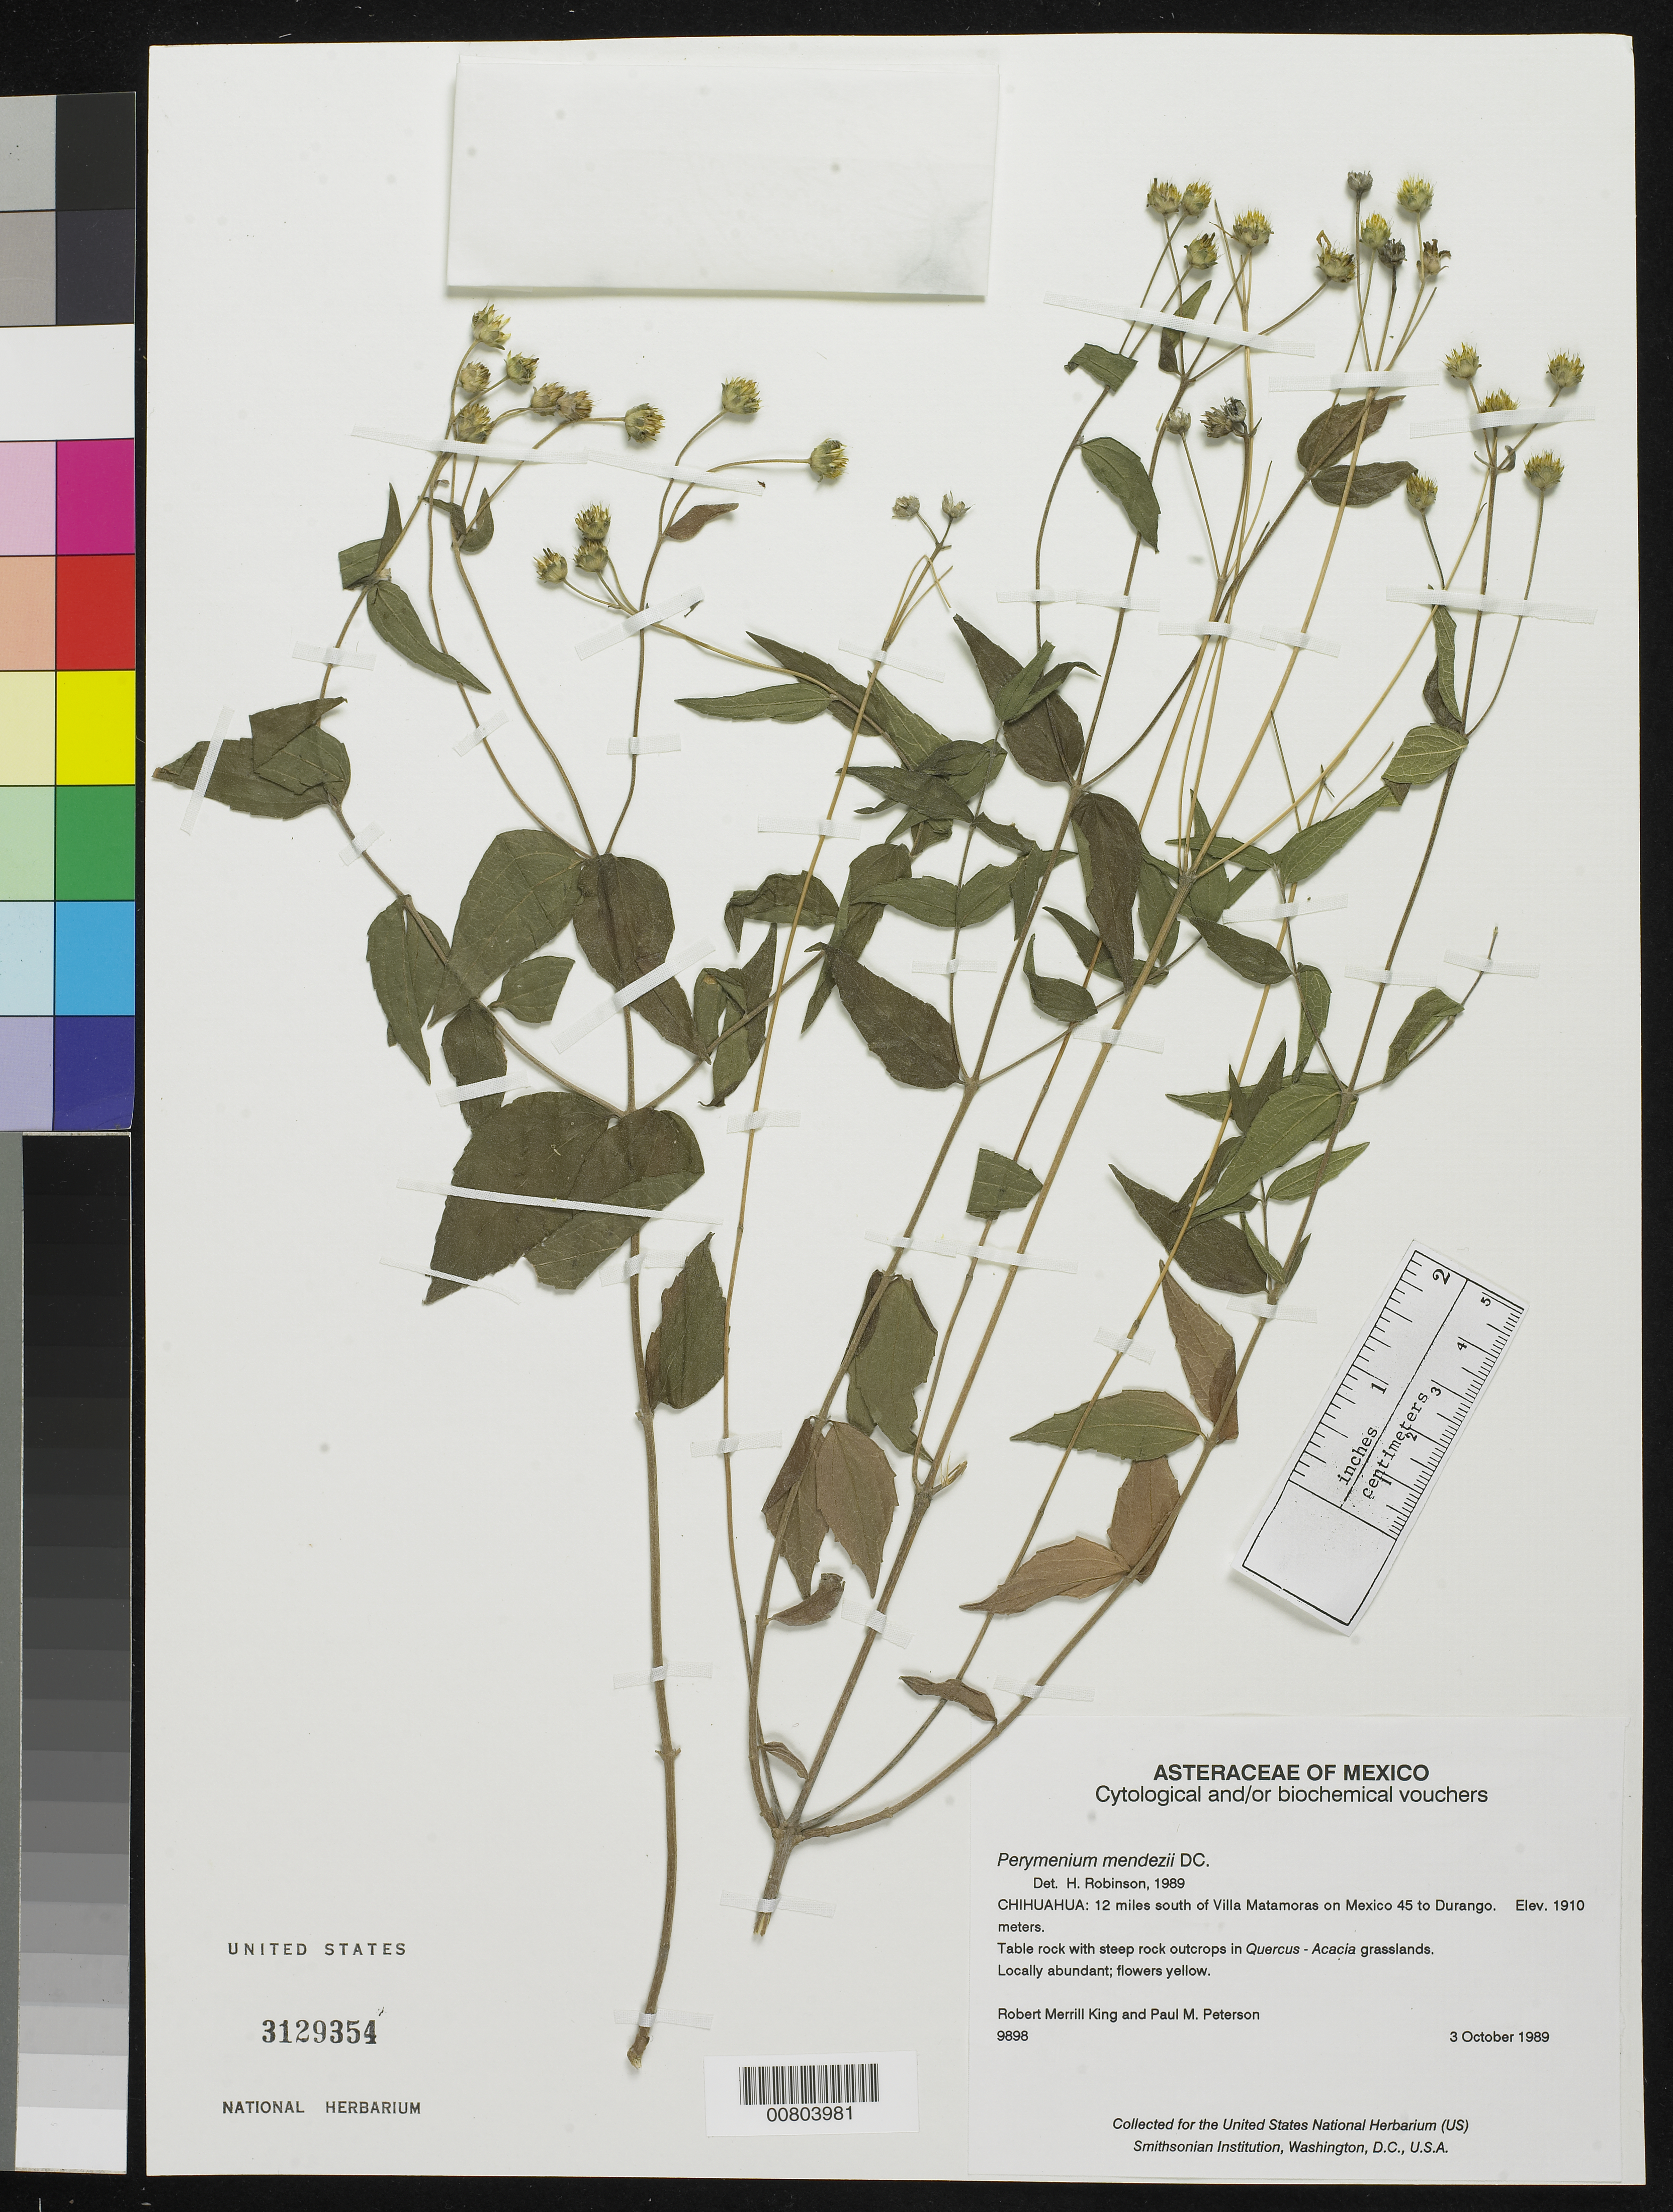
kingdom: Plantae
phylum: Tracheophyta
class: Magnoliopsida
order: Asterales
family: Asteraceae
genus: Perymenium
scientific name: Perymenium mendezii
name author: DC.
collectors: R. M. King & P. M. Peterson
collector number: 9898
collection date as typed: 03 Oct 1989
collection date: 1989-10-03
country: Mexico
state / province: Chihuahua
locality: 12 miles south of Villa Matamoros on Mexico 45 to Durango.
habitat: Table rock with steep rock outcrops in Quercus - Acacia grasslands.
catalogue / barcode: US 3129354